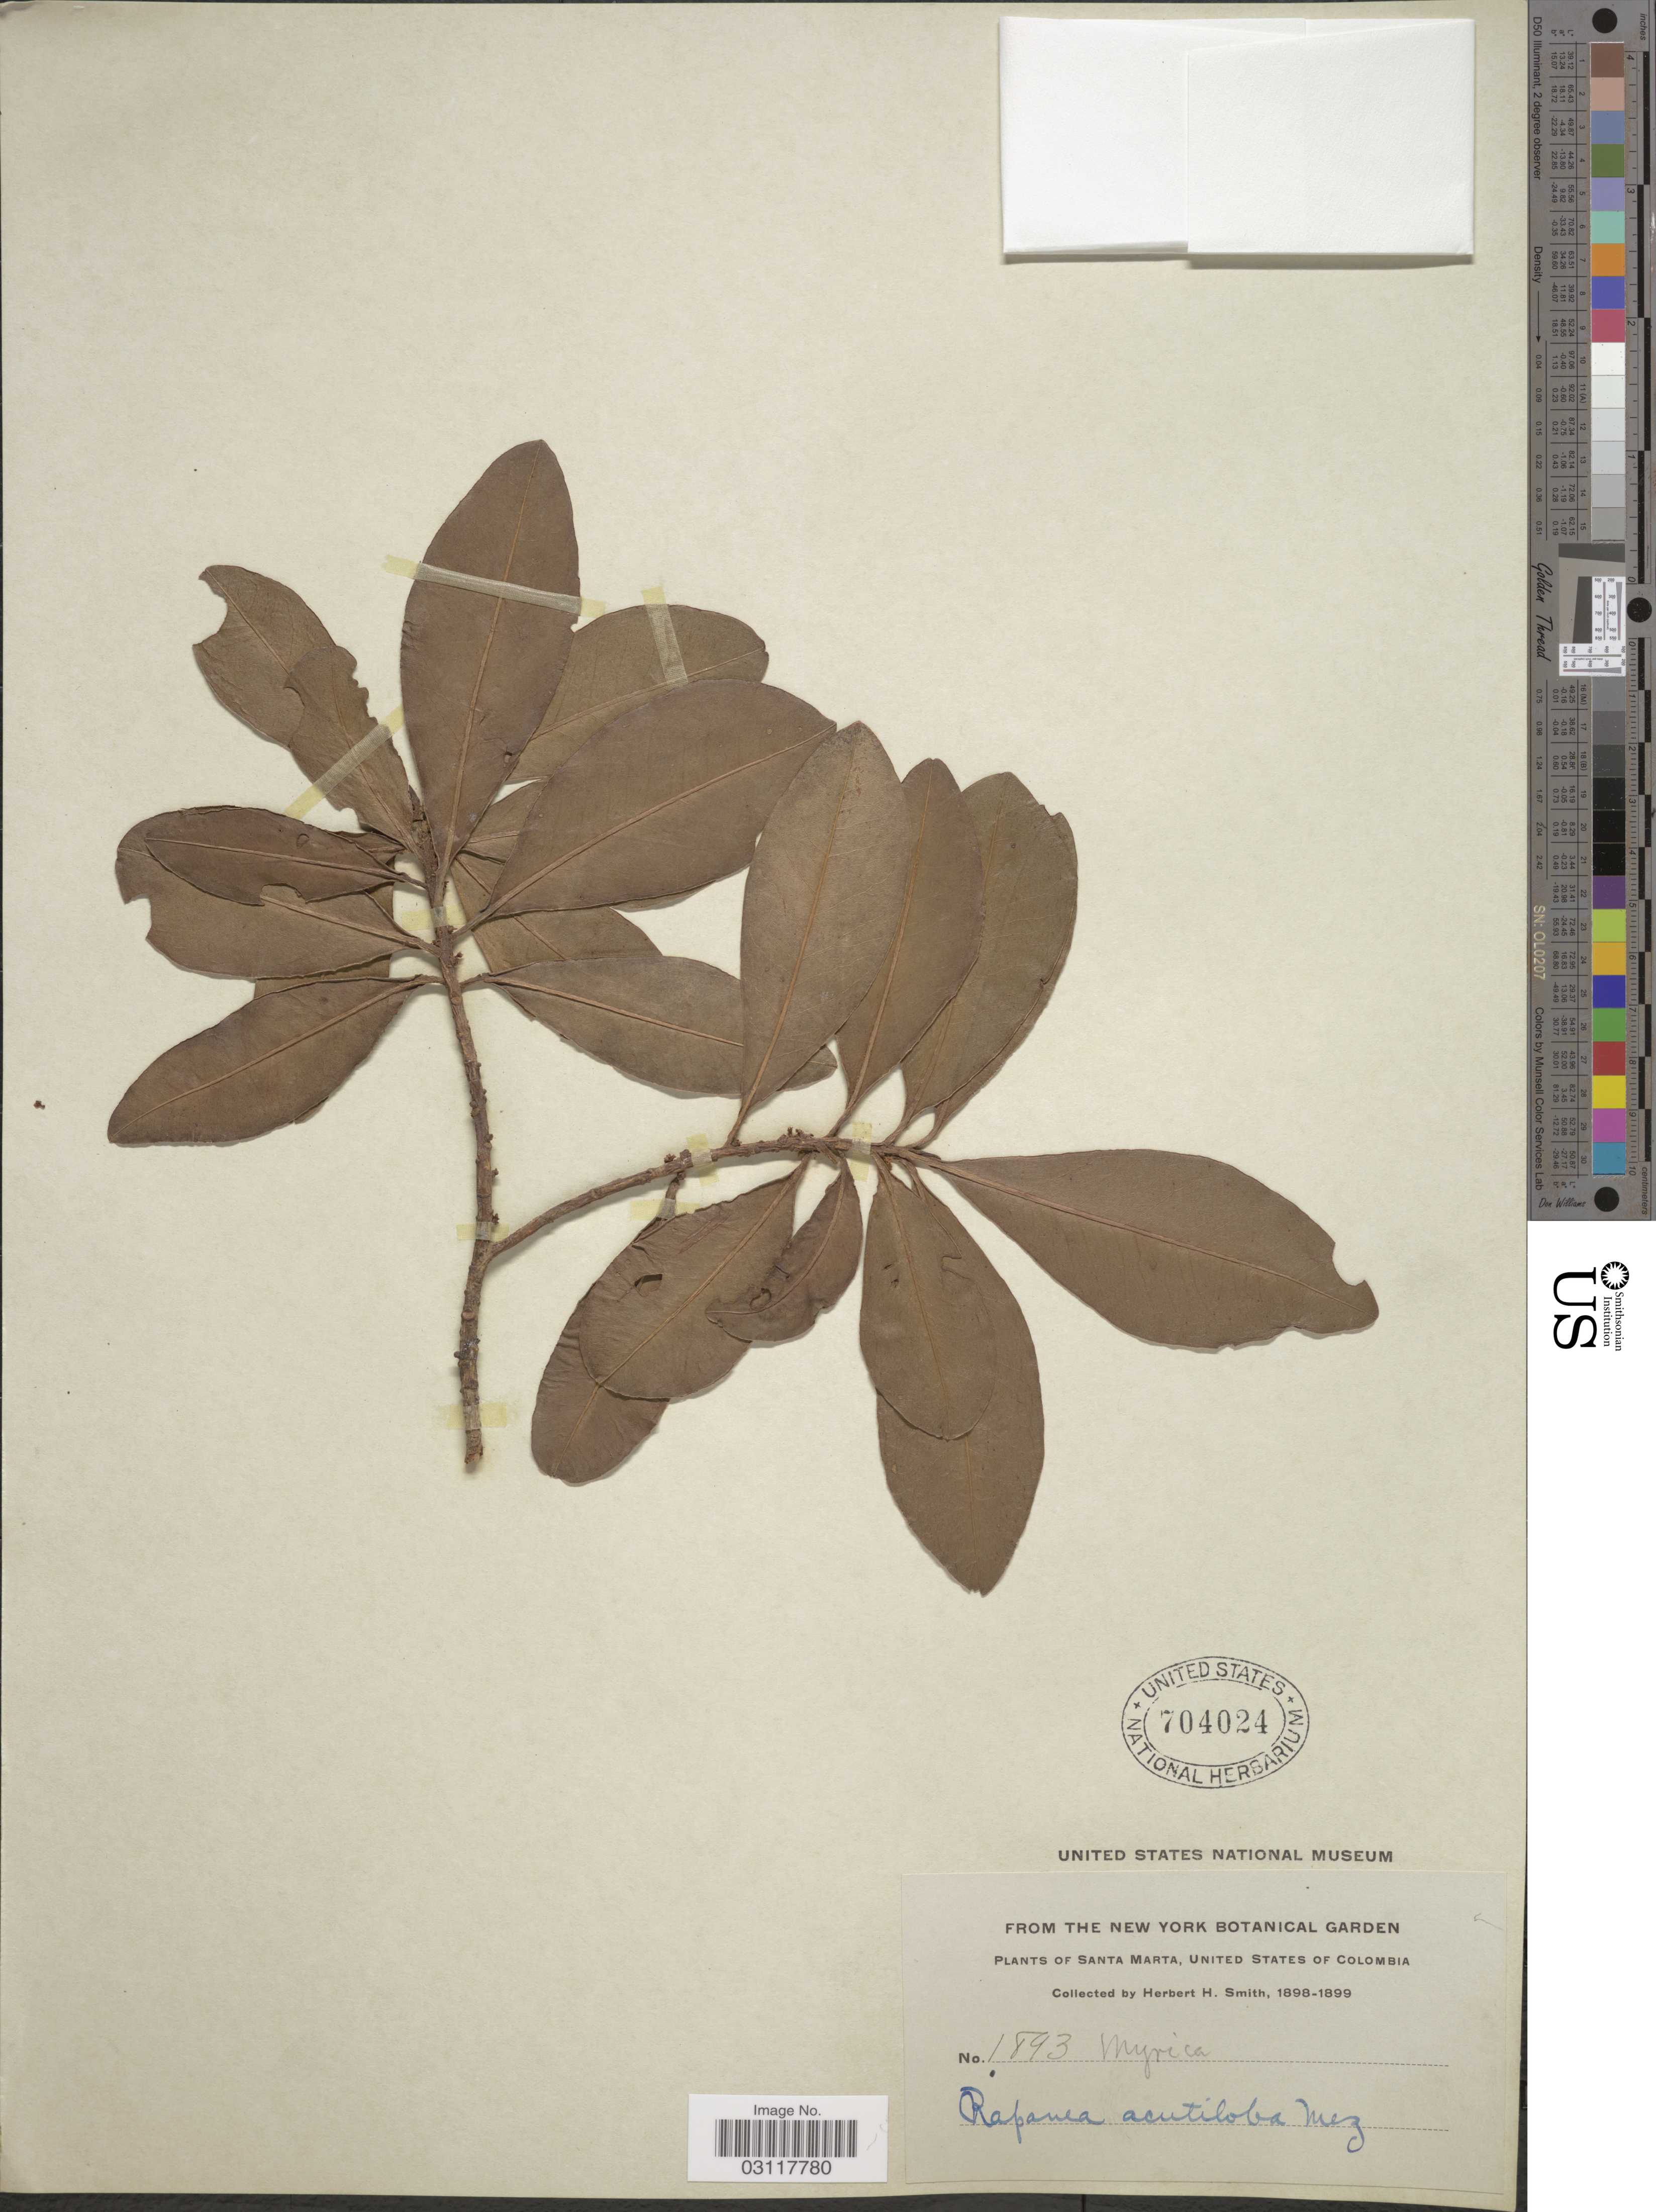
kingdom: Plantae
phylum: Tracheophyta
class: Magnoliopsida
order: Ericales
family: Primulaceae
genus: Rapanea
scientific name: Rapanea acutiloba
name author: Mez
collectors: Herbert H. Smith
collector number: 1893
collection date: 1898/1899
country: Colombia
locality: Santa Marta.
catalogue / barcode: US 704024